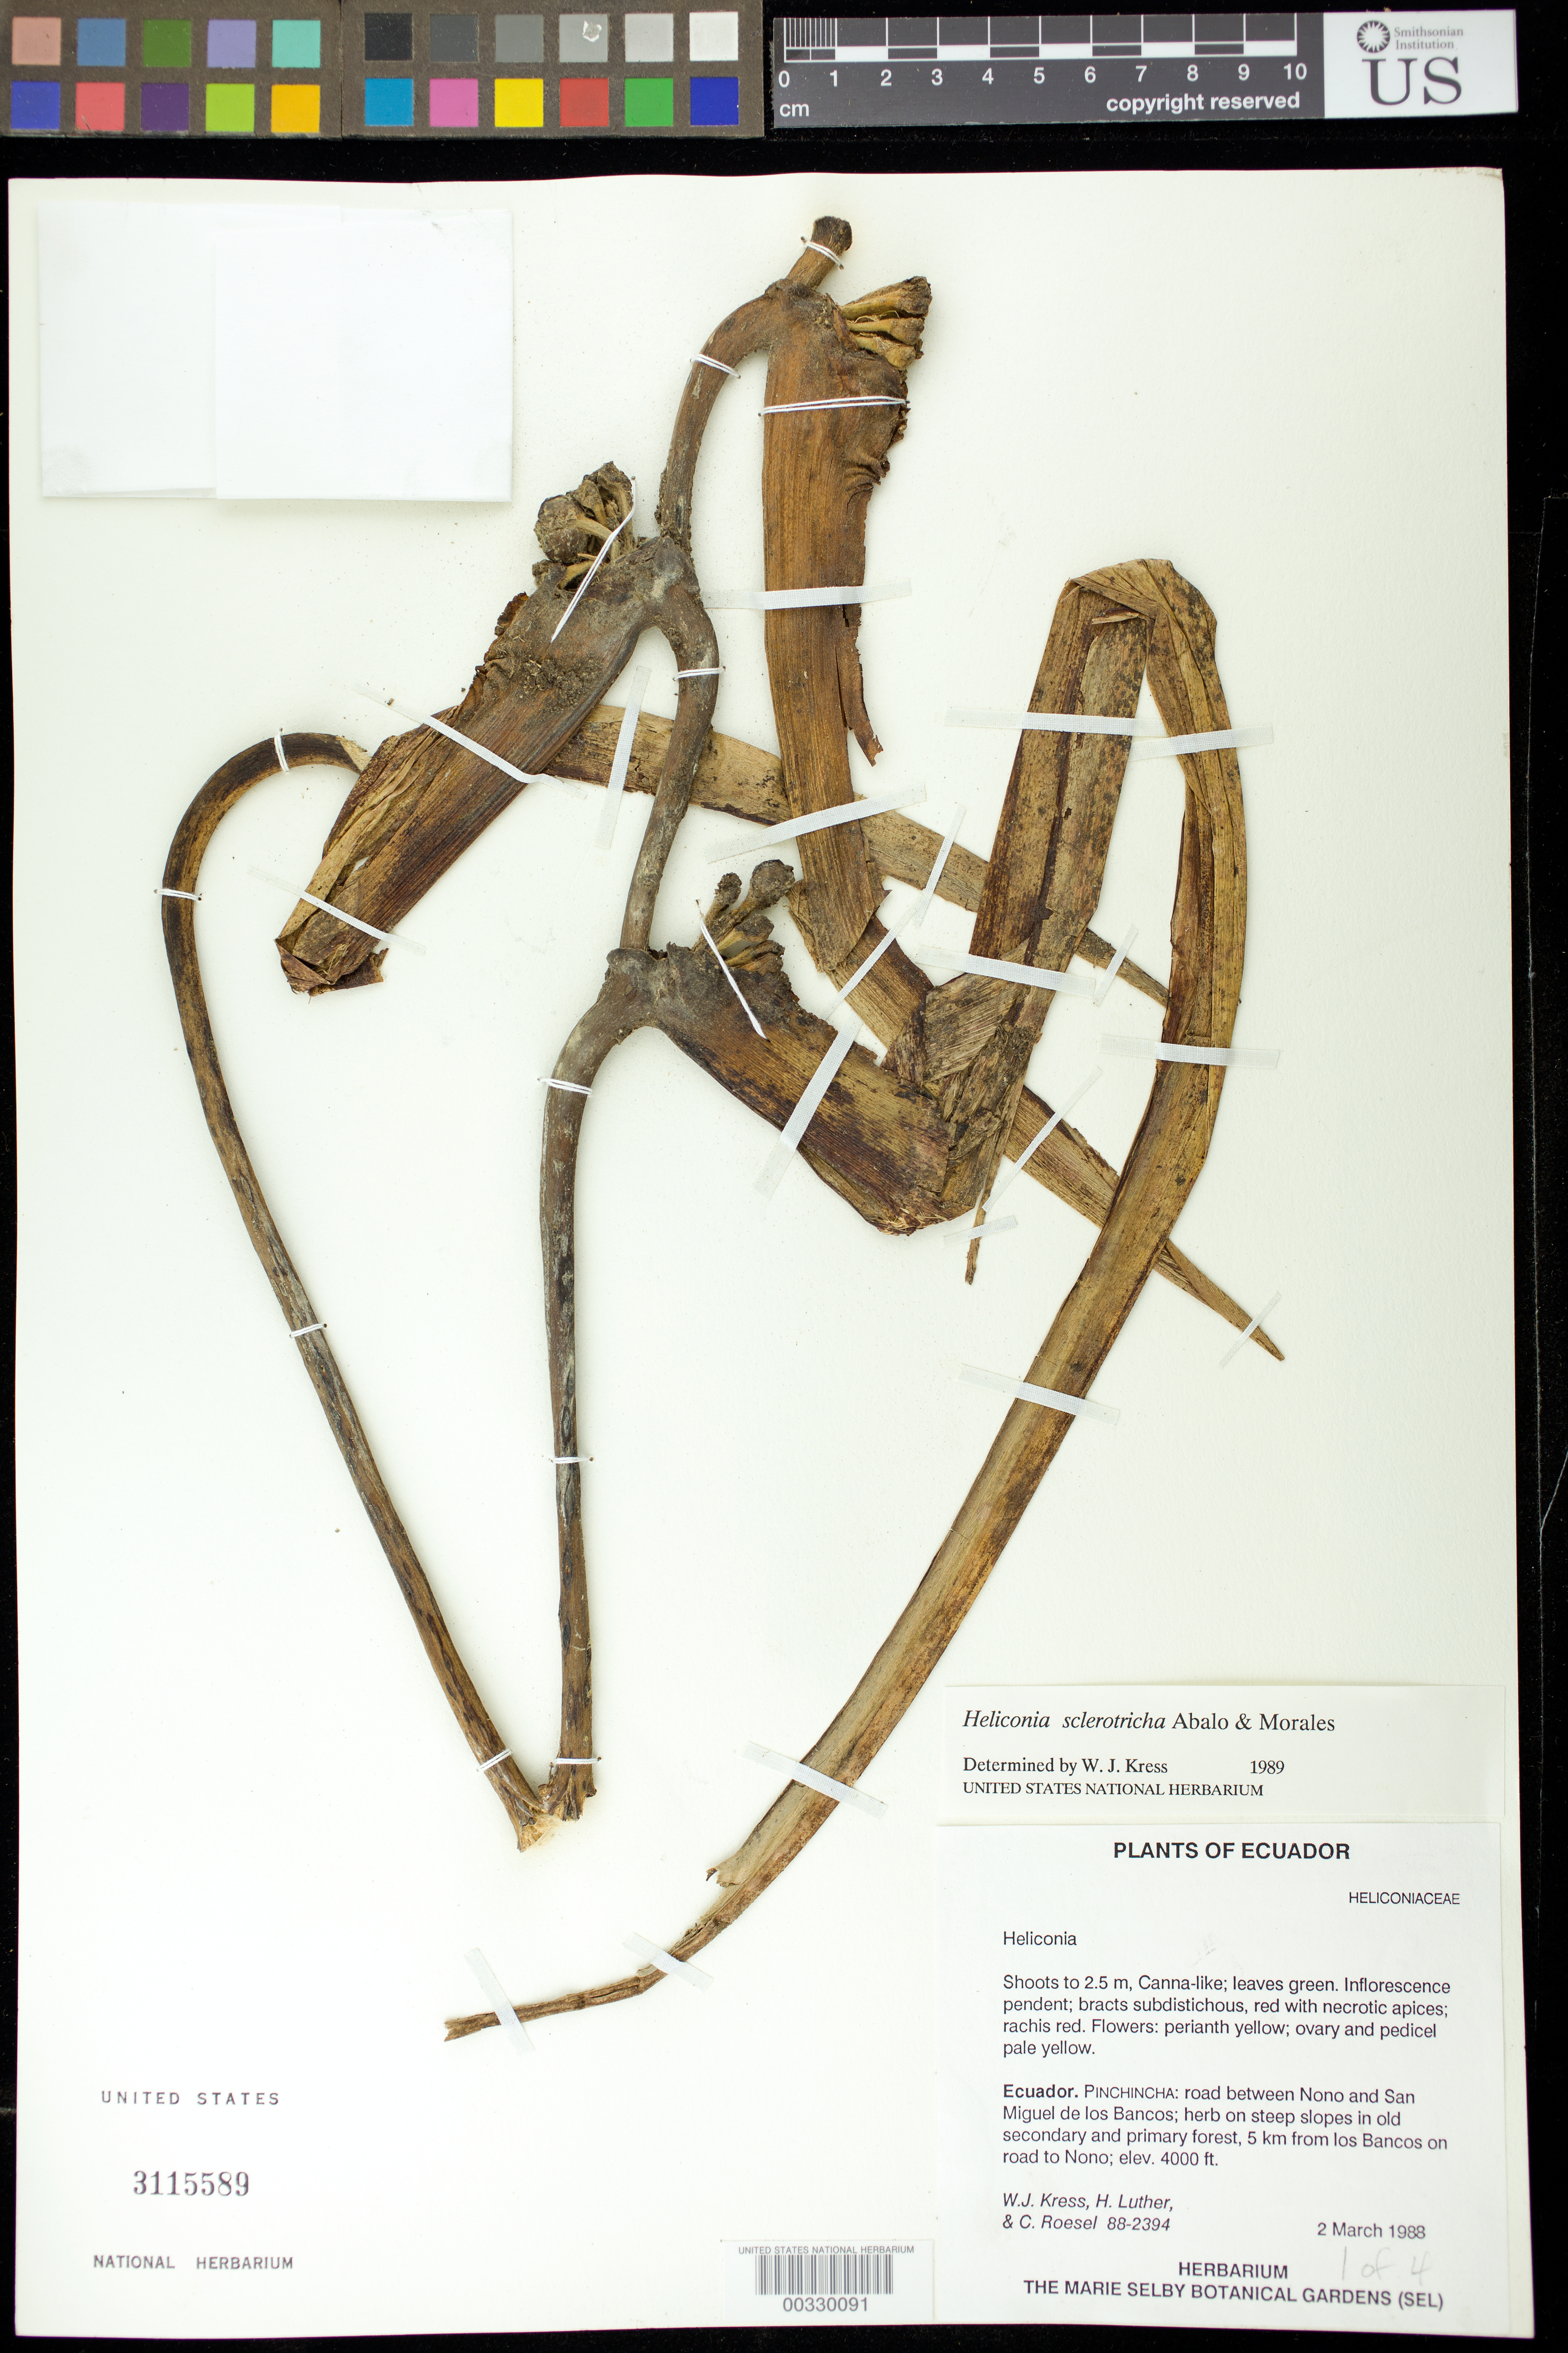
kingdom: Plantae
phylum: Tracheophyta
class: Liliopsida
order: Zingiberales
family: Heliconiaceae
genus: Heliconia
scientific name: Heliconia sclerotricha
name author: Abalo & G. Morales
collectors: W. J. Kress, Harry E. Luther & C. S. Roesel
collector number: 88-2394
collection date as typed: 02 Mar 1988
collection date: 1988-03-02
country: Ecuador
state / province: Pichincha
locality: Road between nono and Sal Miguel de los Bancos, 5 km from los Bancos on road to nono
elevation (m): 1219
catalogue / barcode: US 3115589